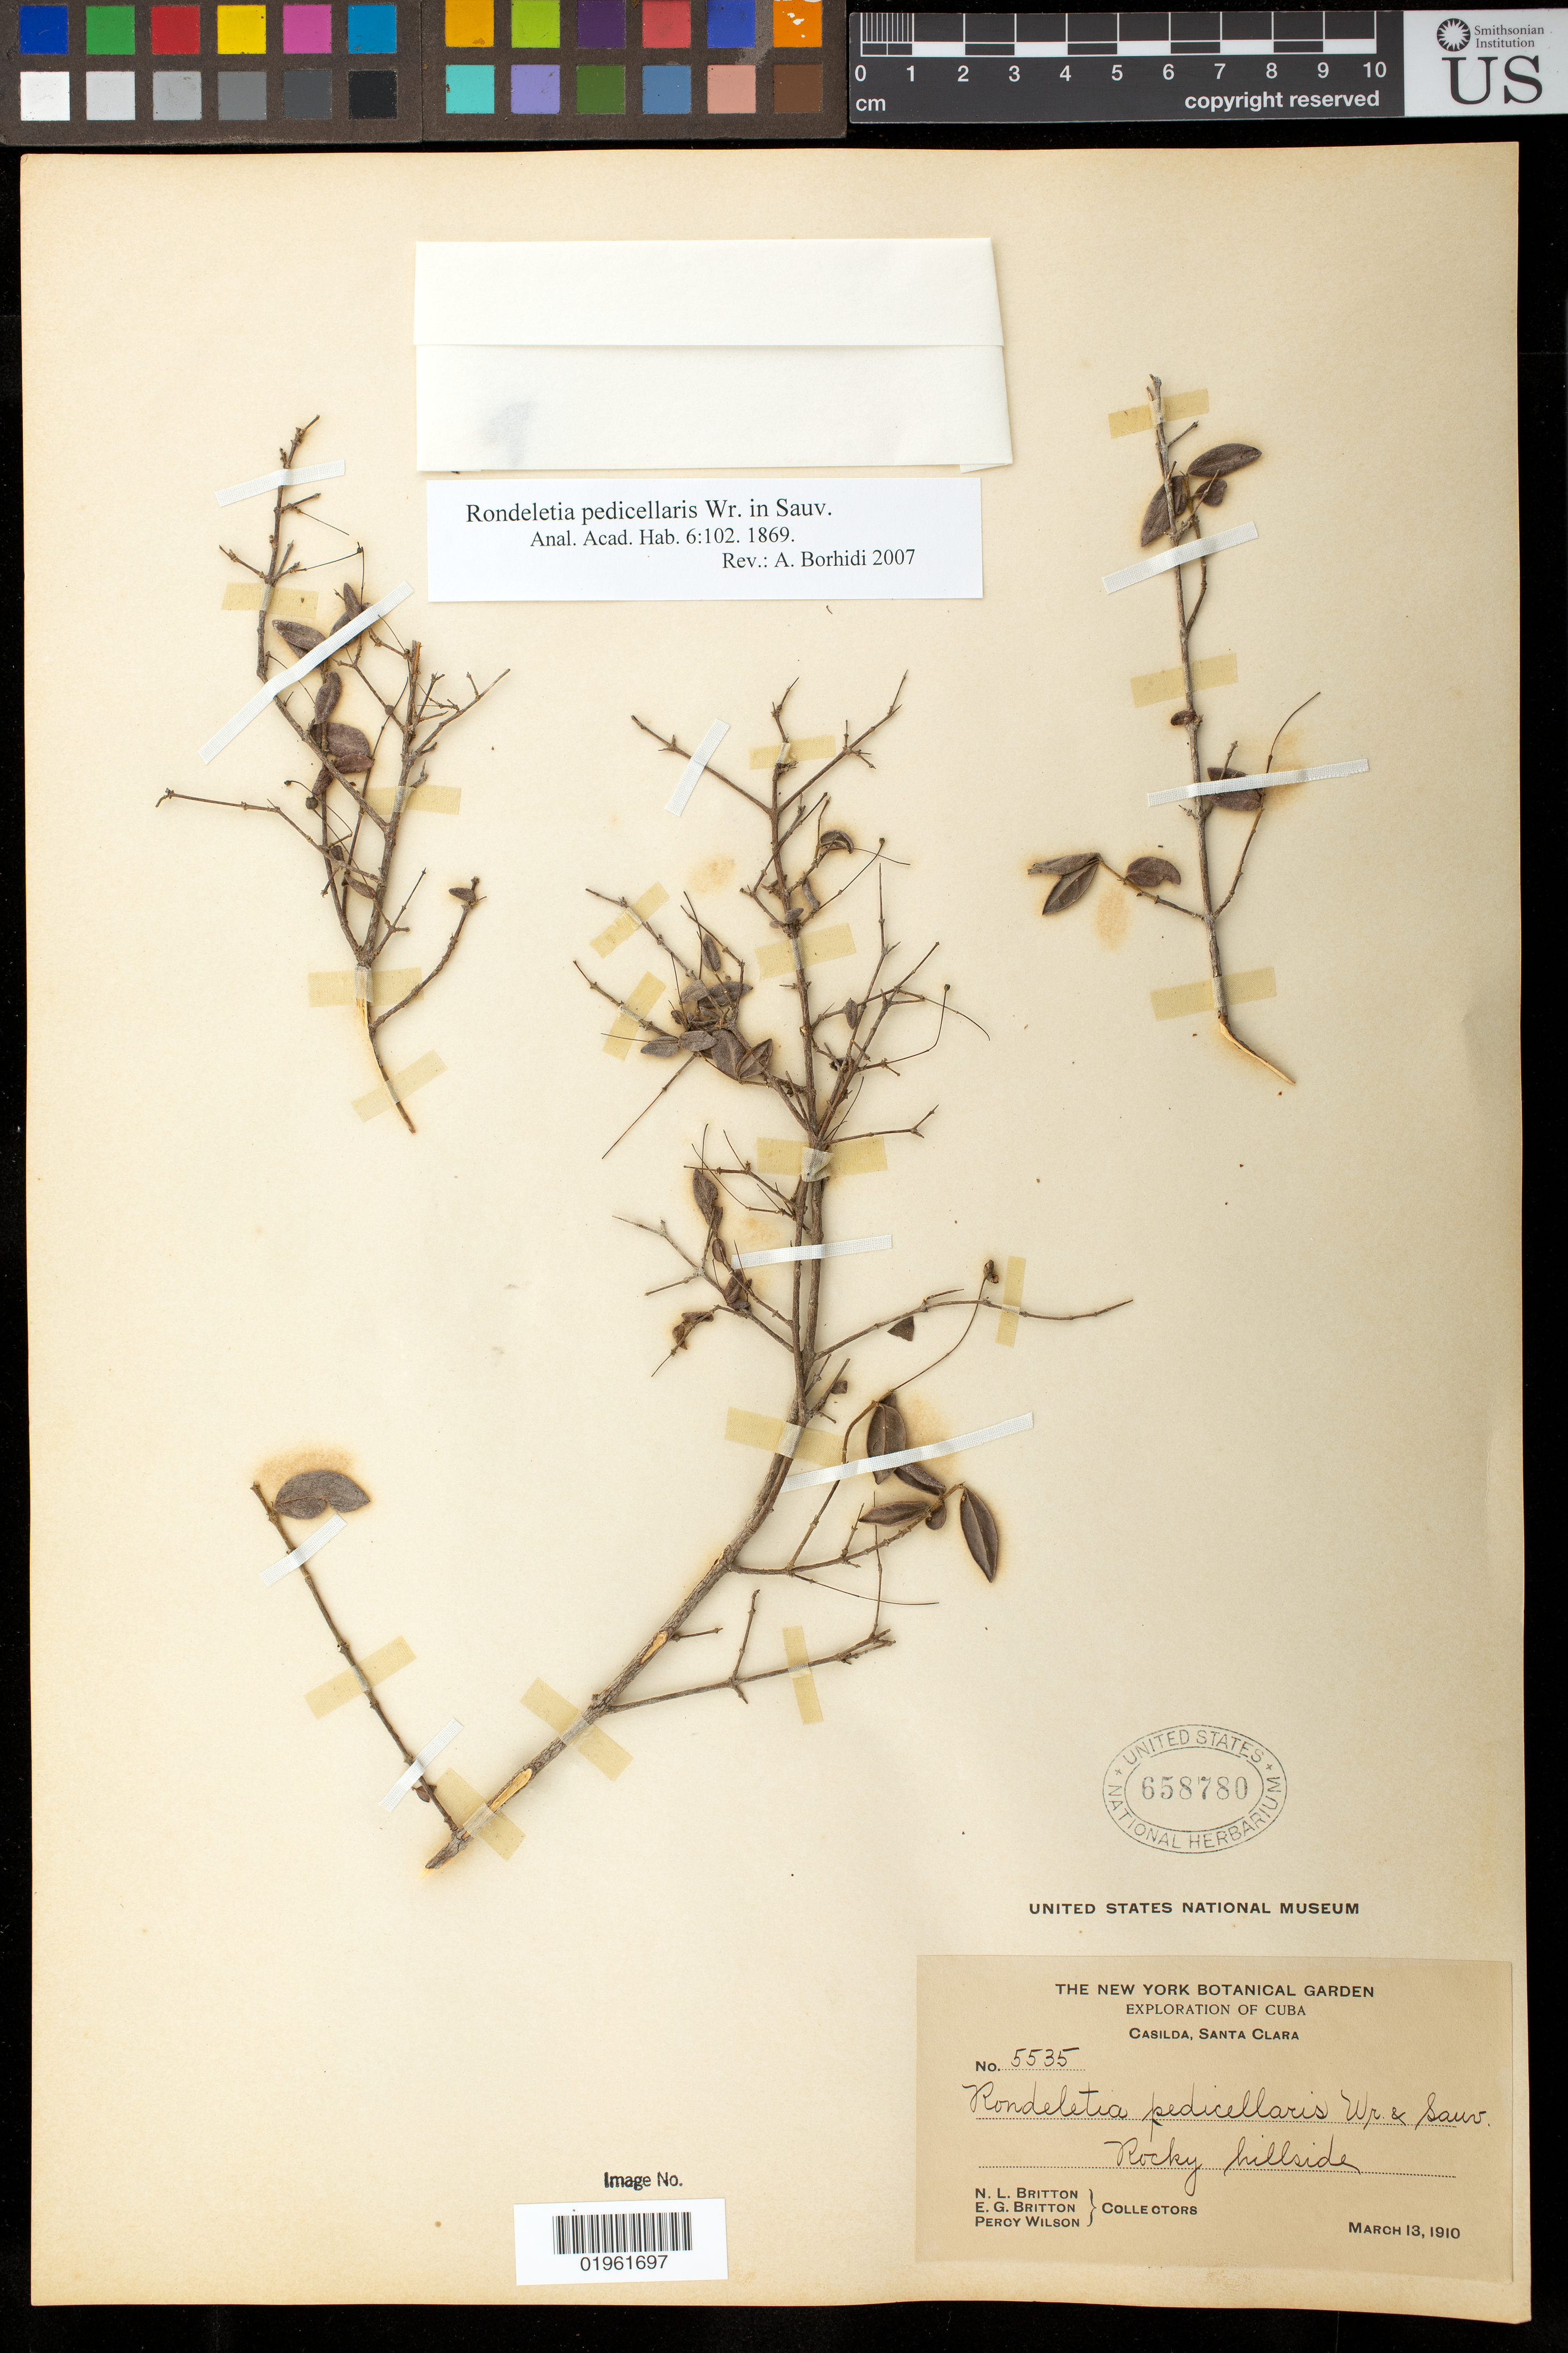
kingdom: Plantae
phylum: Tracheophyta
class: Magnoliopsida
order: Gentianales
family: Rubiaceae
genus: Rondeletia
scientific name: Rondeletia pedicellaris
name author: C. Wright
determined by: Borhidi, Attila L.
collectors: N. Britton, E. G. Britton & P. Wilson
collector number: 5535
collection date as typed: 13 Mar 1910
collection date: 1910-03-13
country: Cuba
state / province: Sancti Spiritus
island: Cuba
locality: Casilda: Rocky hillside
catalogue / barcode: US 658780